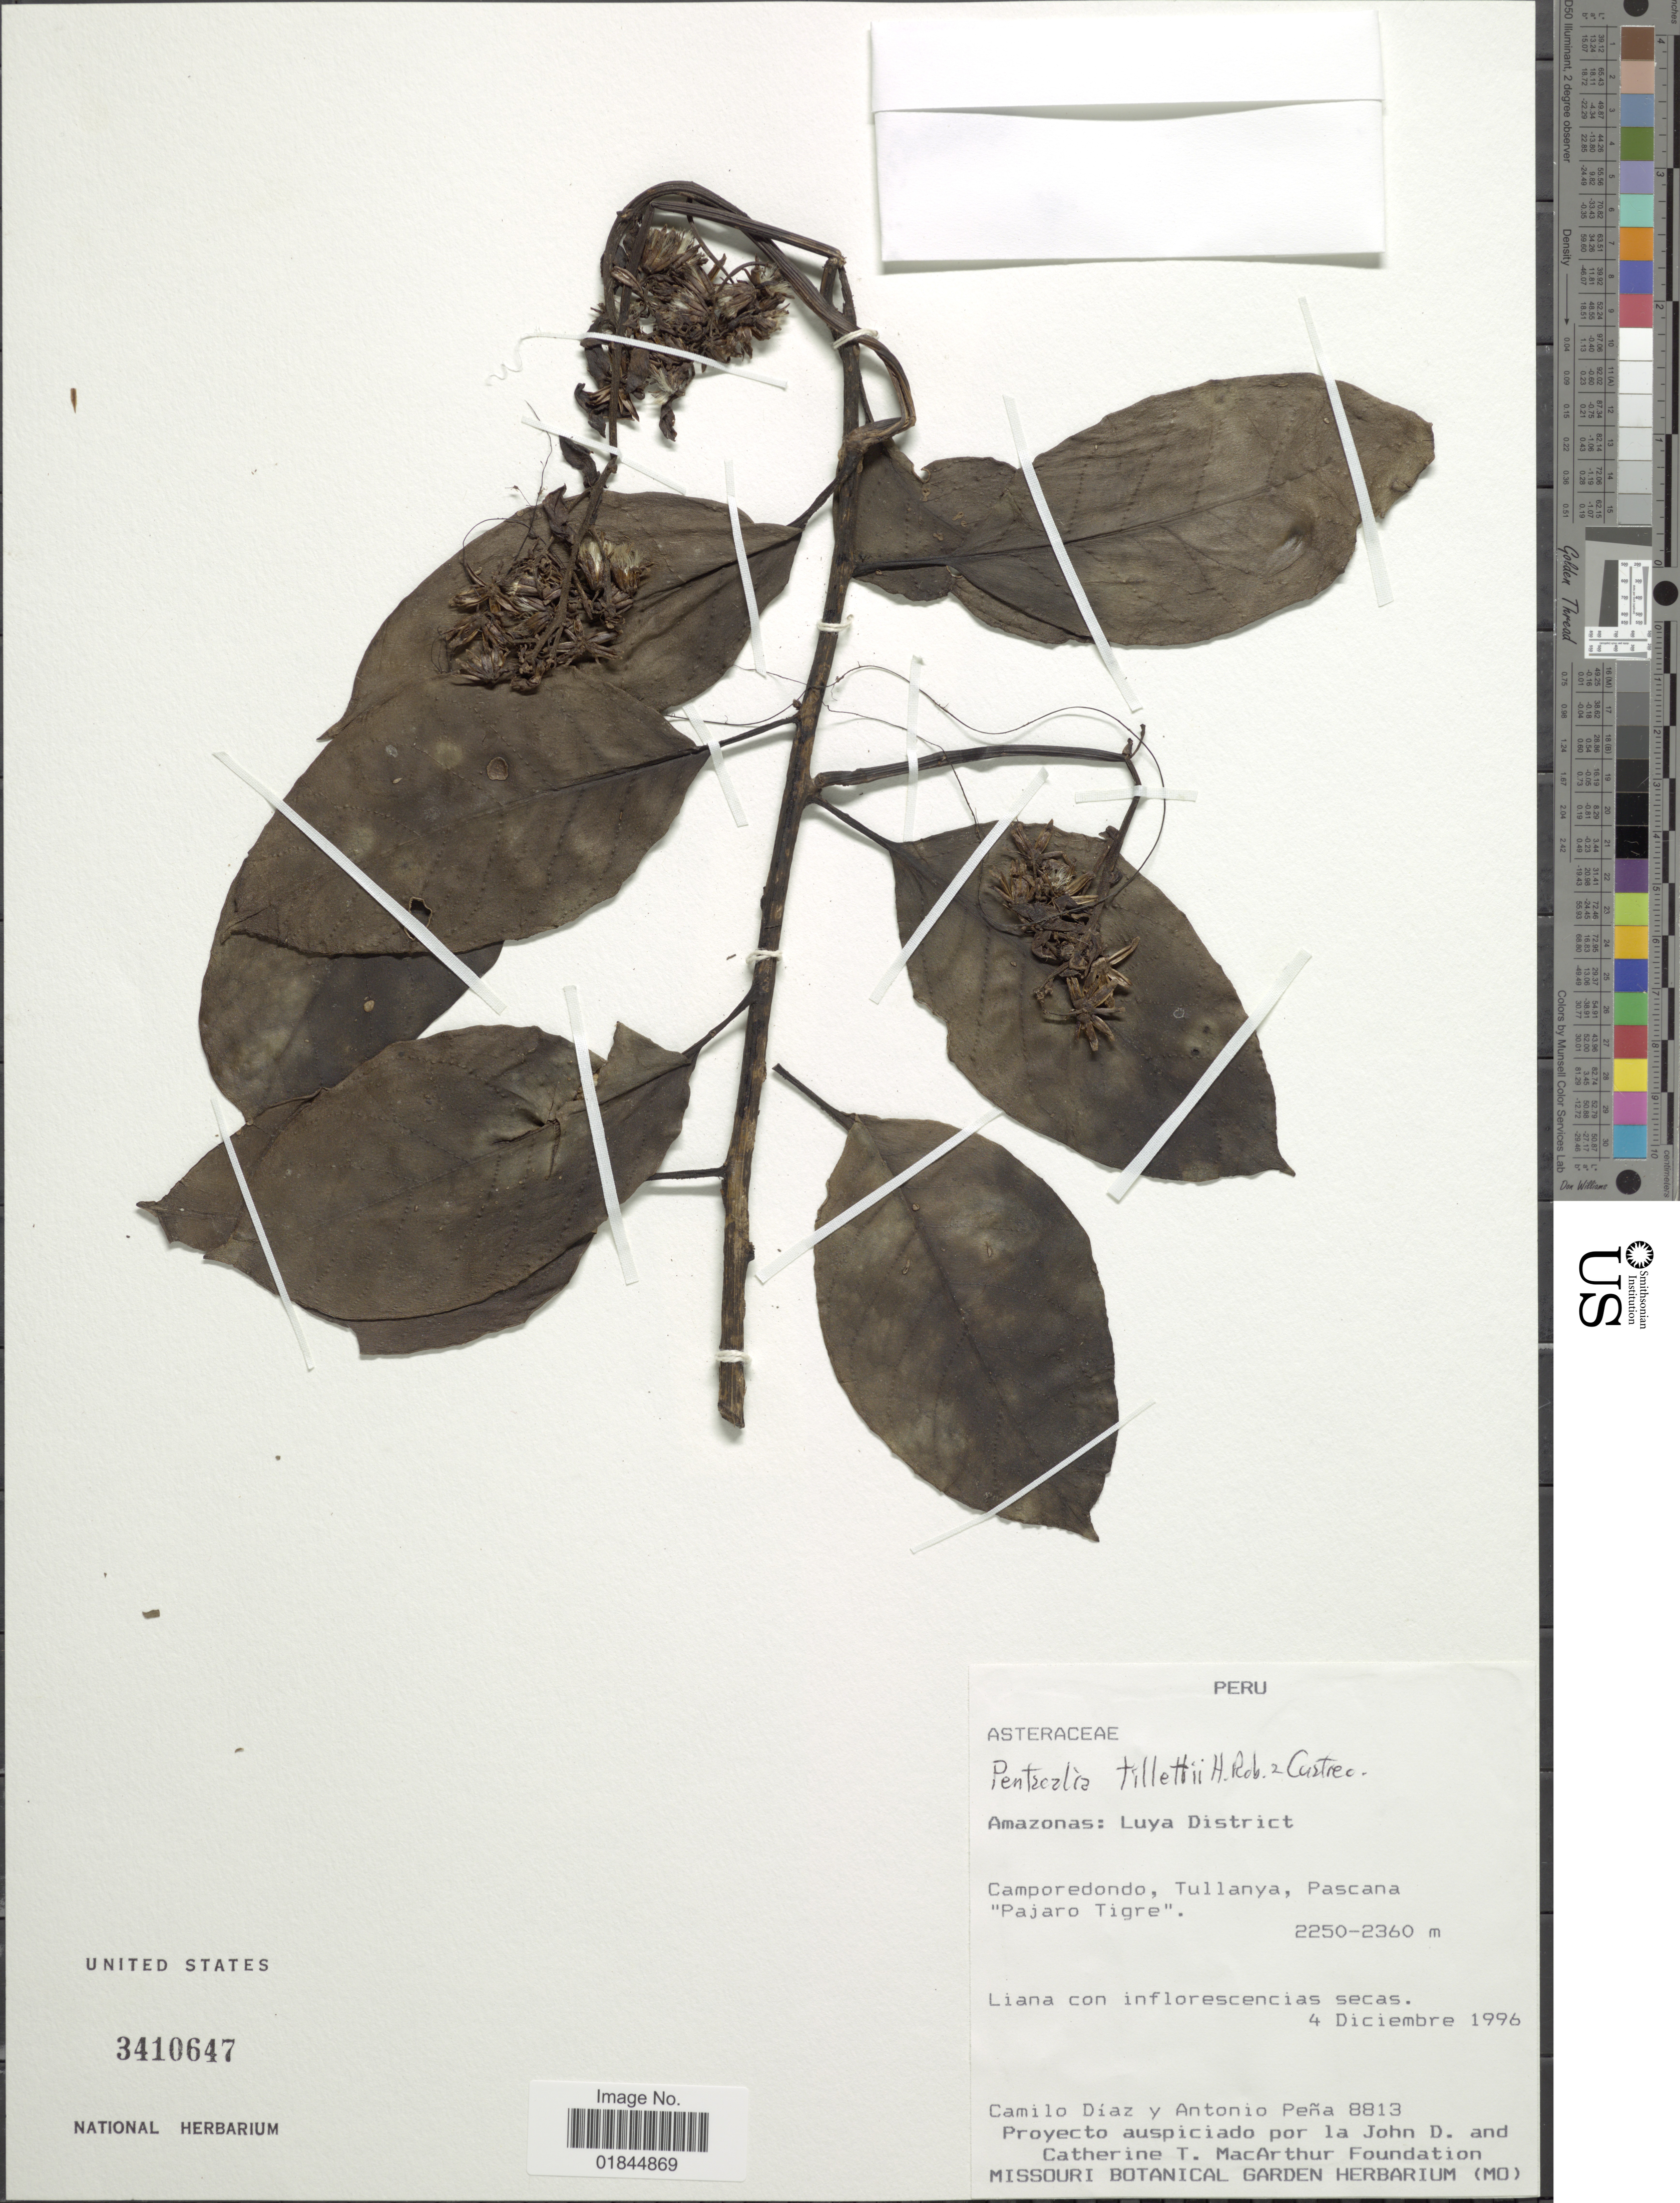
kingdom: Plantae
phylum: Tracheophyta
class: Magnoliopsida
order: Asterales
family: Asteraceae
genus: Pentacalia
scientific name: Pentacalia tillettii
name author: H. Rob. & Cuatrec.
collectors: C. Díaz & A. Peña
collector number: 8813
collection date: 1996-12-04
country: Peru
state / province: Amazonas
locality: Amazonas: Luya District. Camporedondo, Tullanya, Pascana "Pajaro Tigre"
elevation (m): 2250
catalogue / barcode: US 3410647